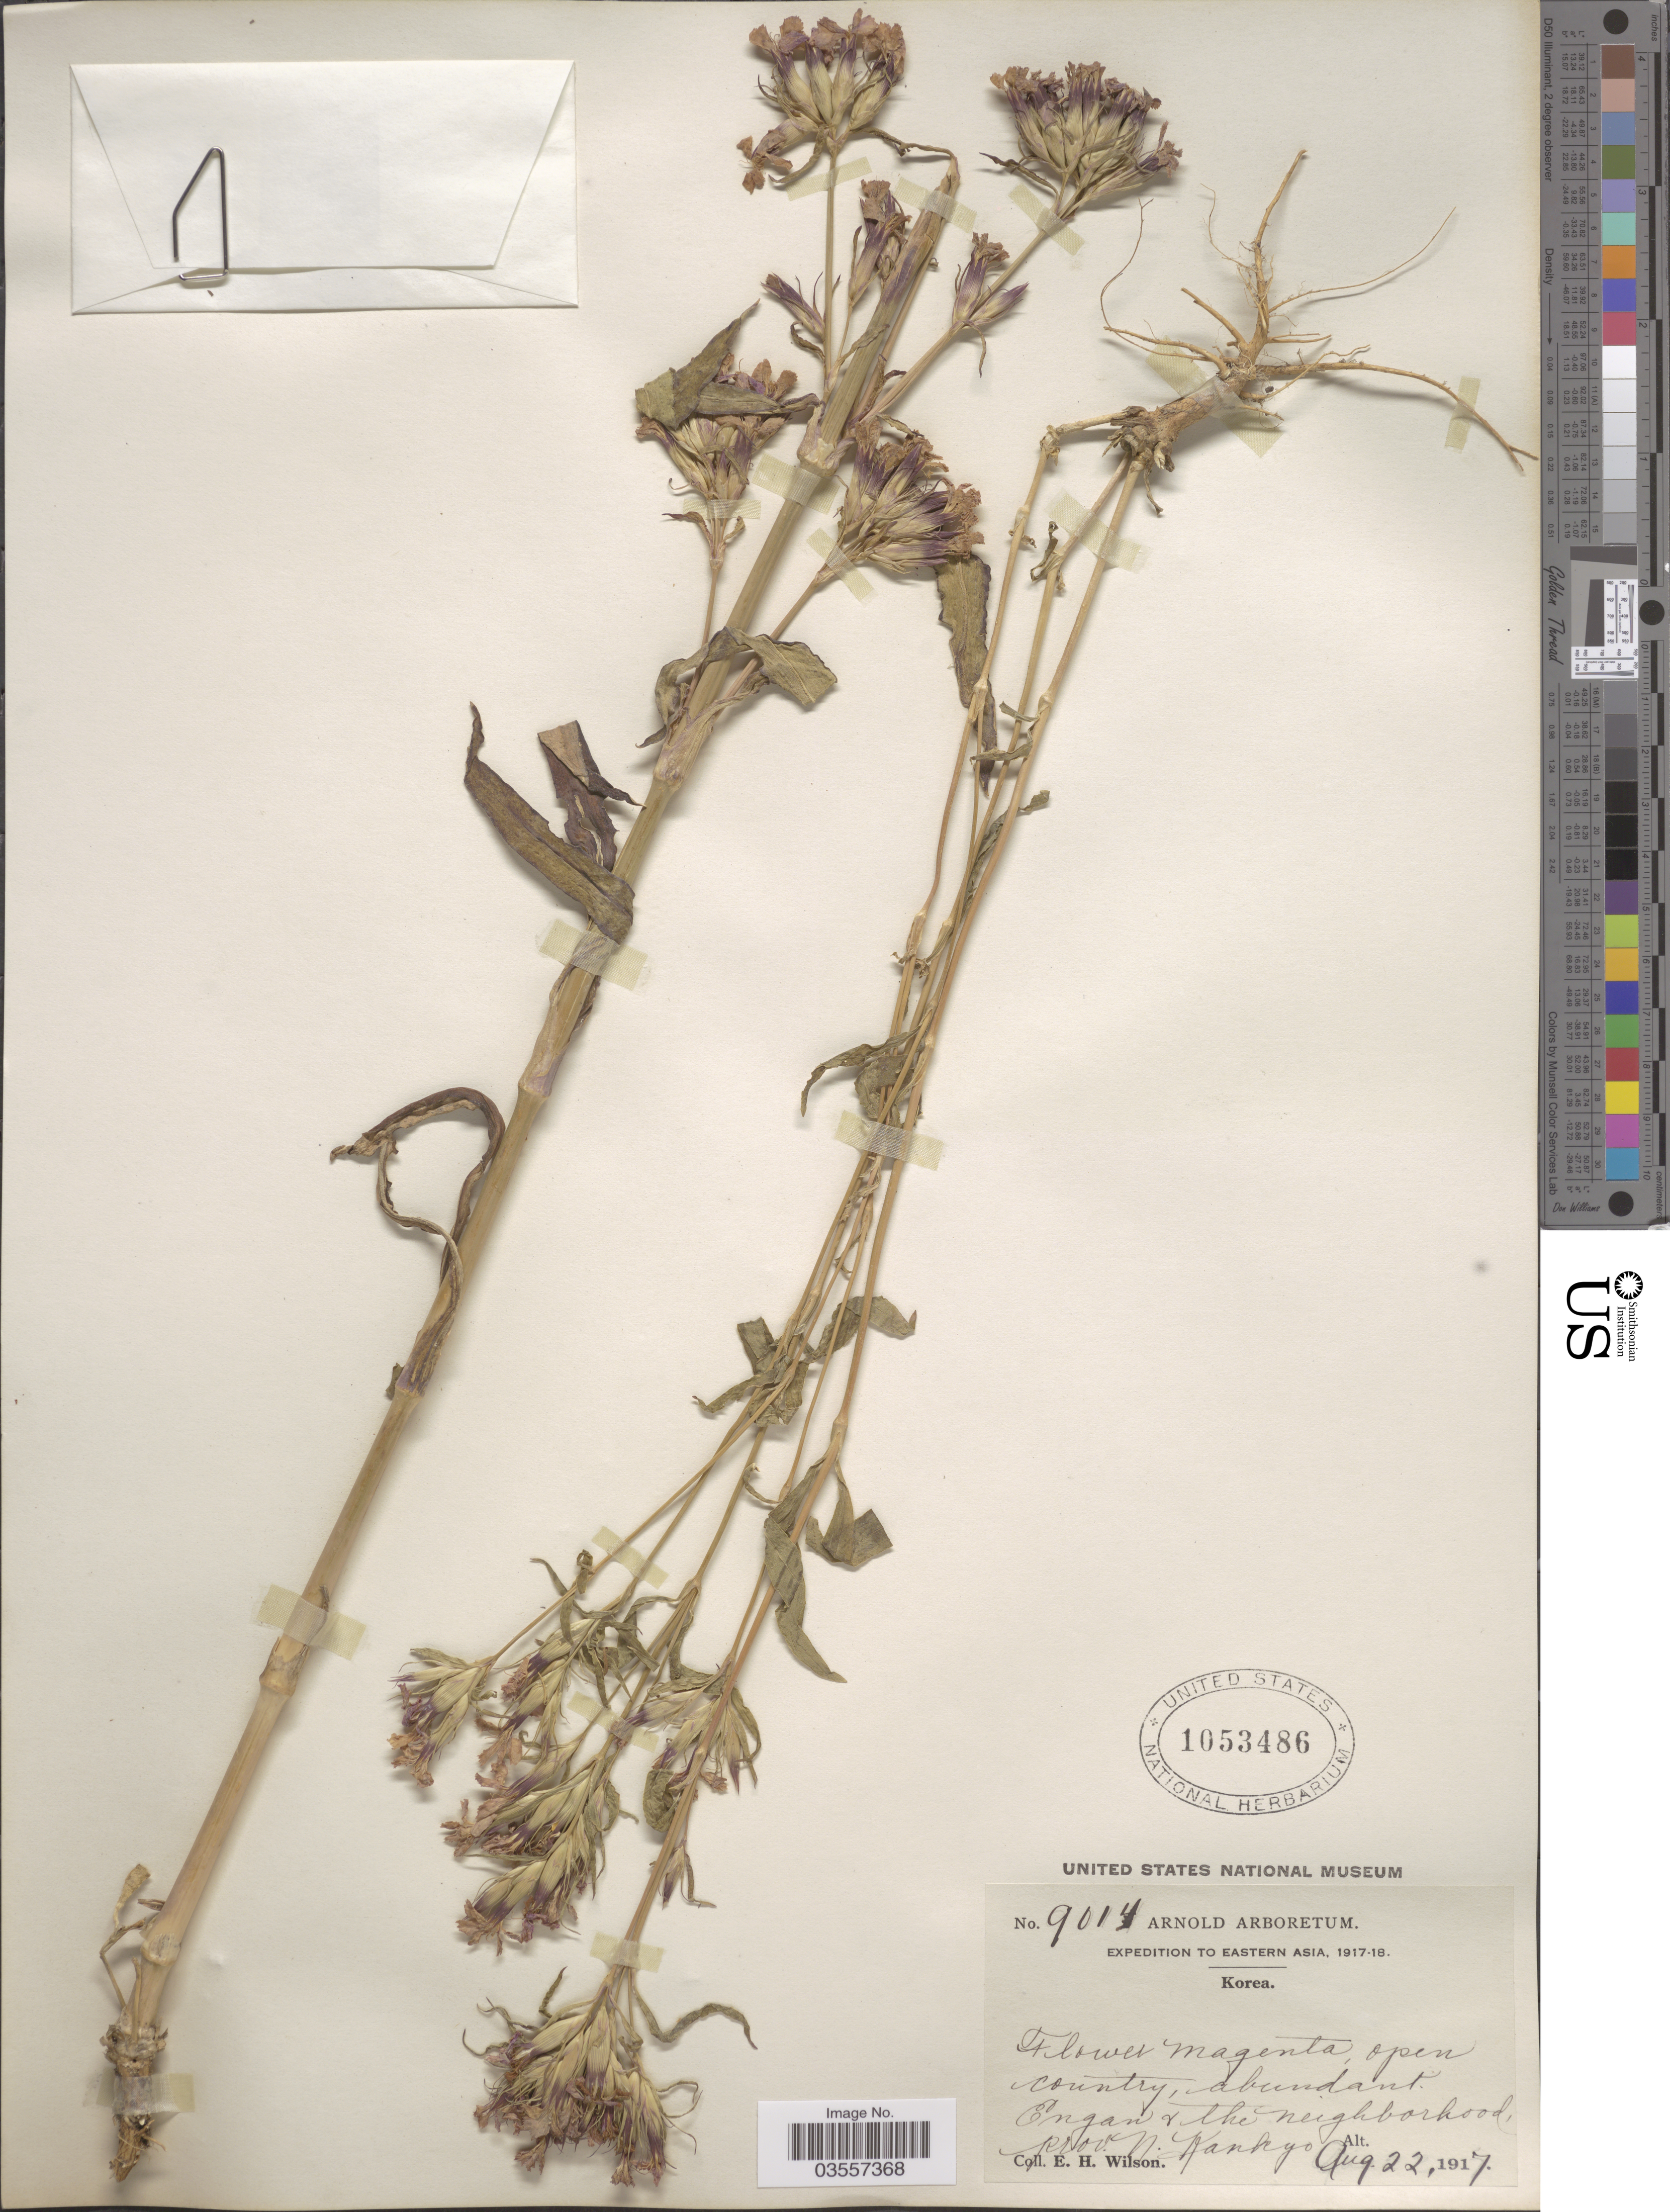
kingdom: Plantae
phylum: Tracheophyta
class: Magnoliopsida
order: Caryophyllales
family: Caryophyllaceae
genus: Dianthus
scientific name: Dianthus sp.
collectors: E. Wilson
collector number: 9014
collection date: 1917-08-22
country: North Korea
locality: Eastern Asia. Engan & the neighborhood, prov. N. Kankyo.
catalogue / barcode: US 1053486